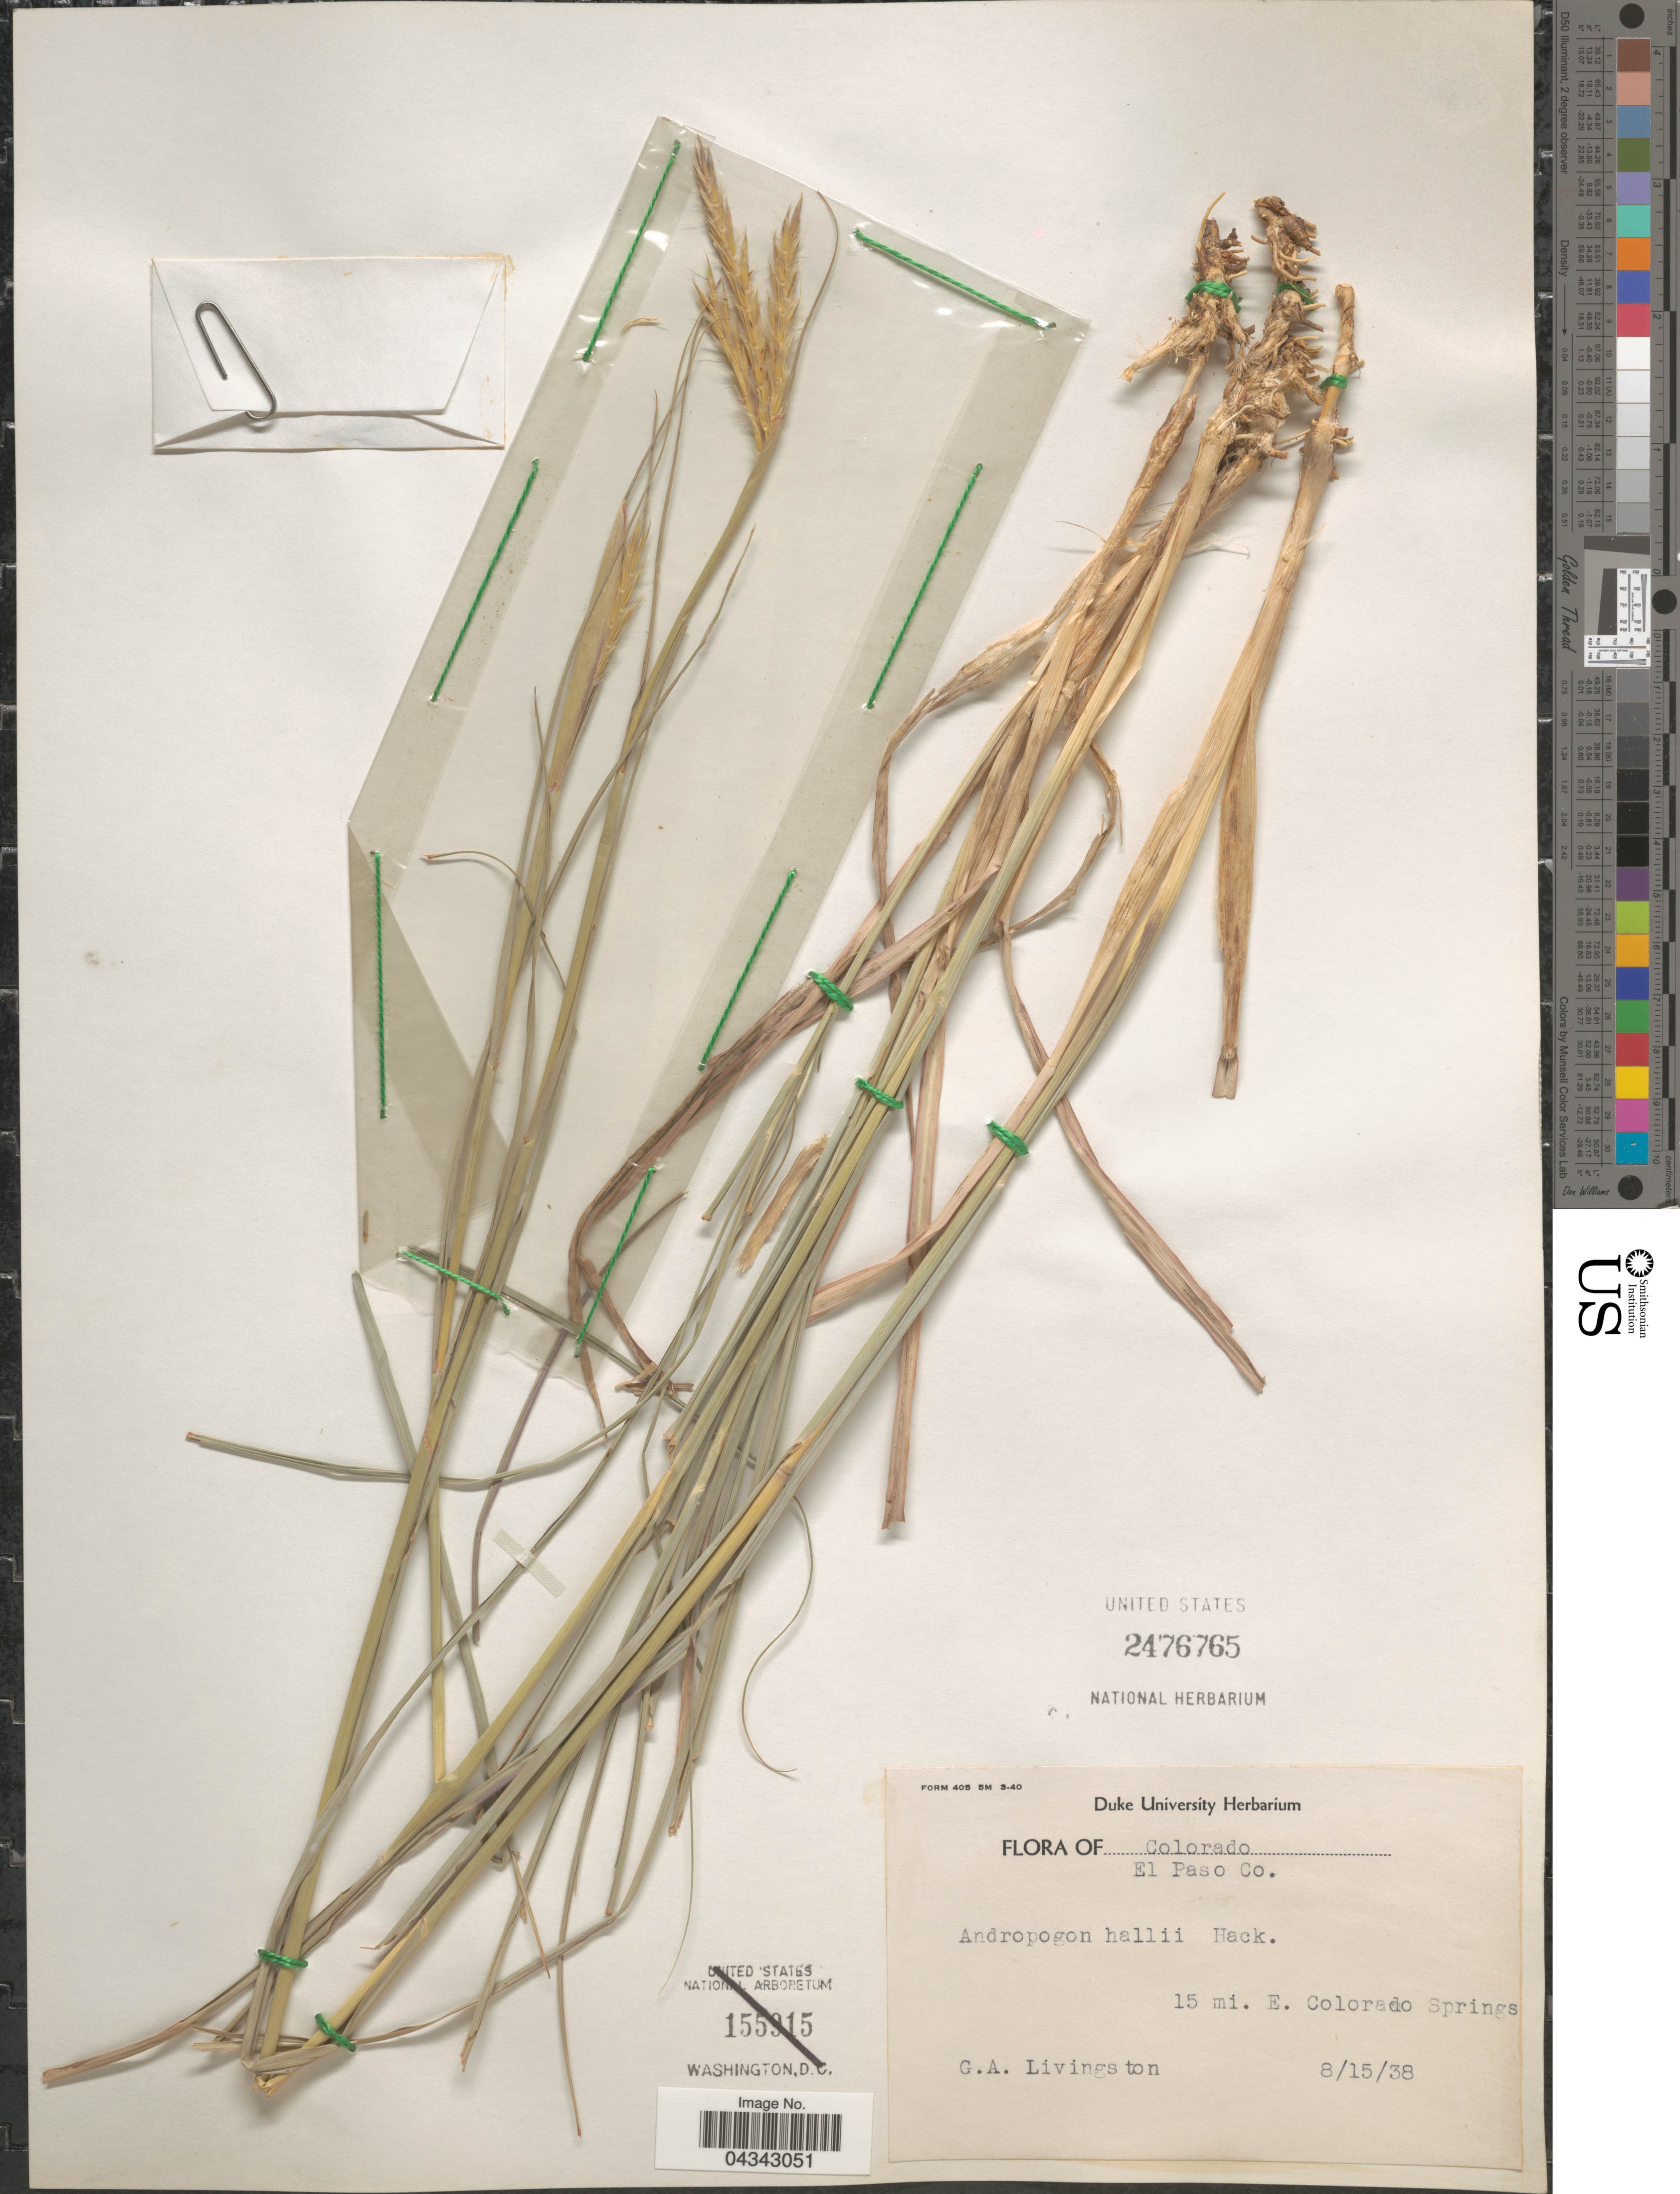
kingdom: Plantae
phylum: Tracheophyta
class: Liliopsida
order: Poales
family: Poaceae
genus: Andropogon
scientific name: Andropogon gerardii subsp. hallii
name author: (Hack.) Wipff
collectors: G. Livingston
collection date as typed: Transcribed d/m/y: 15/8/38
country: United States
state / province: Colorado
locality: El Paso Co. 15 mi. E. Colorado Springs.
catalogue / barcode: US 2476765